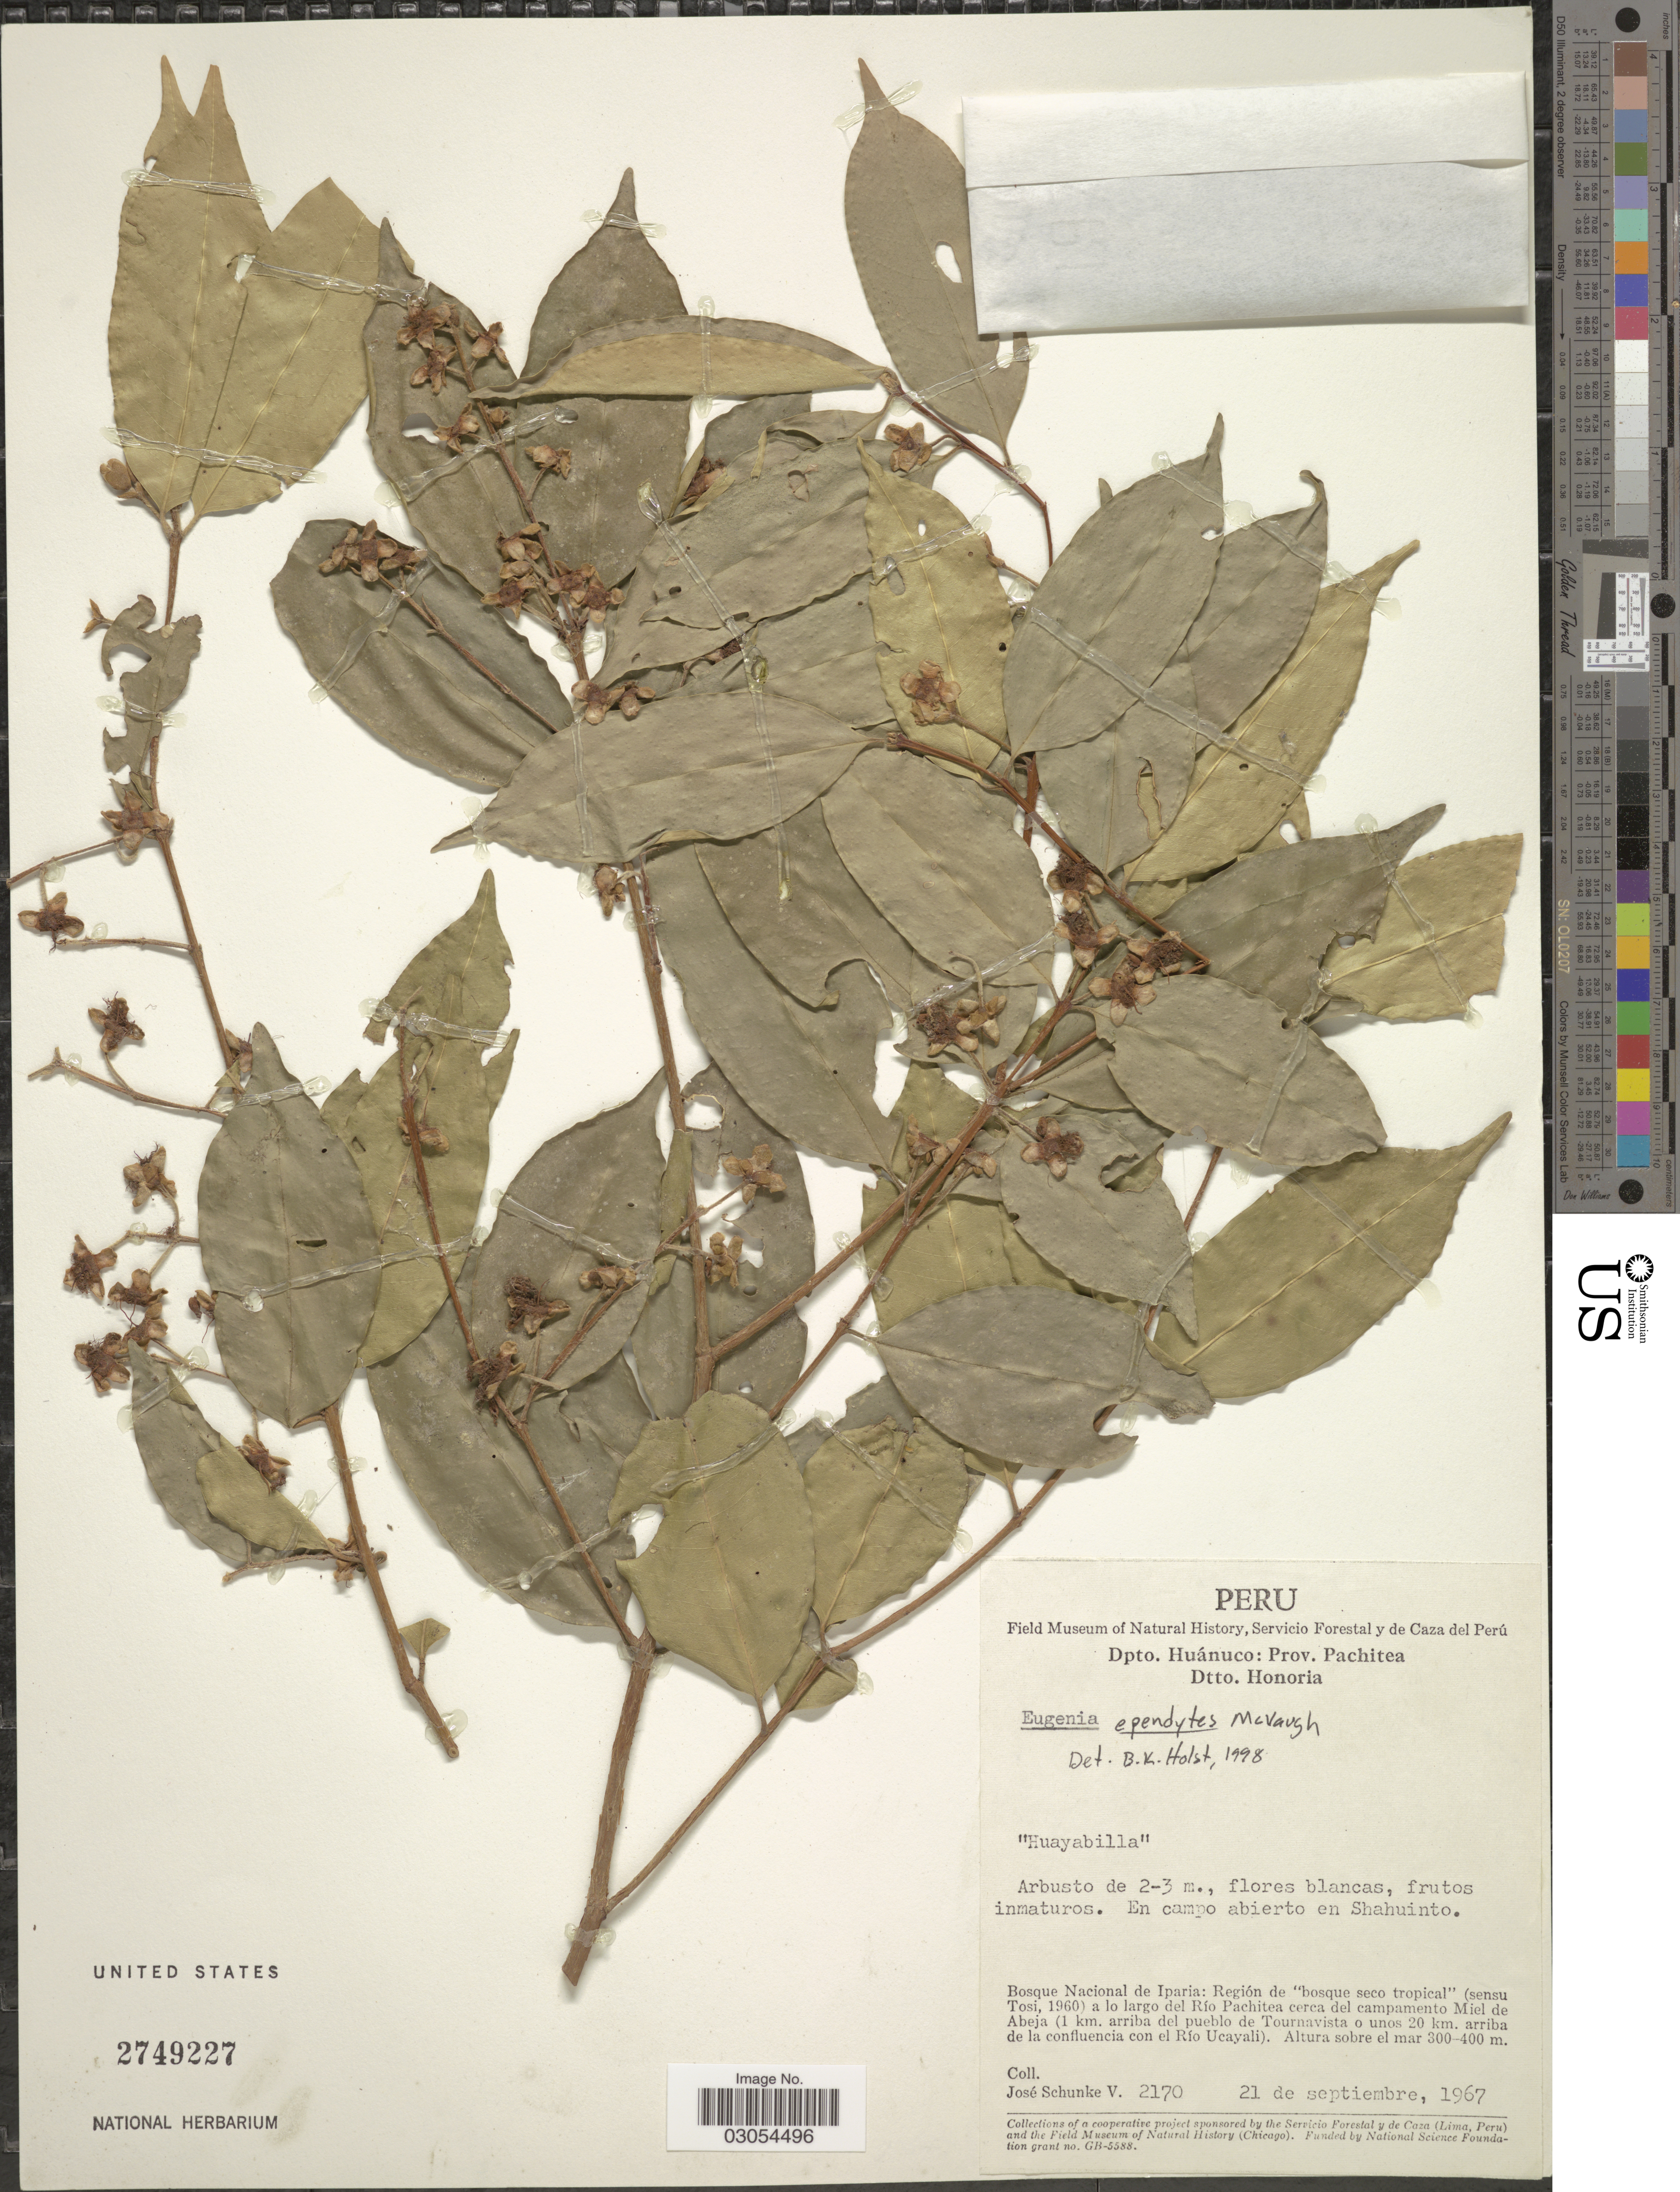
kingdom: Plantae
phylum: Tracheophyta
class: Magnoliopsida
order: Myrtales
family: Myrtaceae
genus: Eugenia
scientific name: Eugenia ependytes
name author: McVaugh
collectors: J. Schunke Vigo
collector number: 2170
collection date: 1967-09-21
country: Peru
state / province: Huánuco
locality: Dpto. Huánuco: Prov. Pachitea. Dtto. Honoria. En campo abierto en Shahuinto. Bosque Nacional de Iparia: Región de "bosque seco tropical" (sensu Tosi, 1960) a lo largo del Río Pachitea cerca del campamento Miel de Abeja (1km. arriba del pueblo de Tournavista o unos 20 km. arriba de la confluencia con el Río Ucayali).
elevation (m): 300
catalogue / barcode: US 2749227